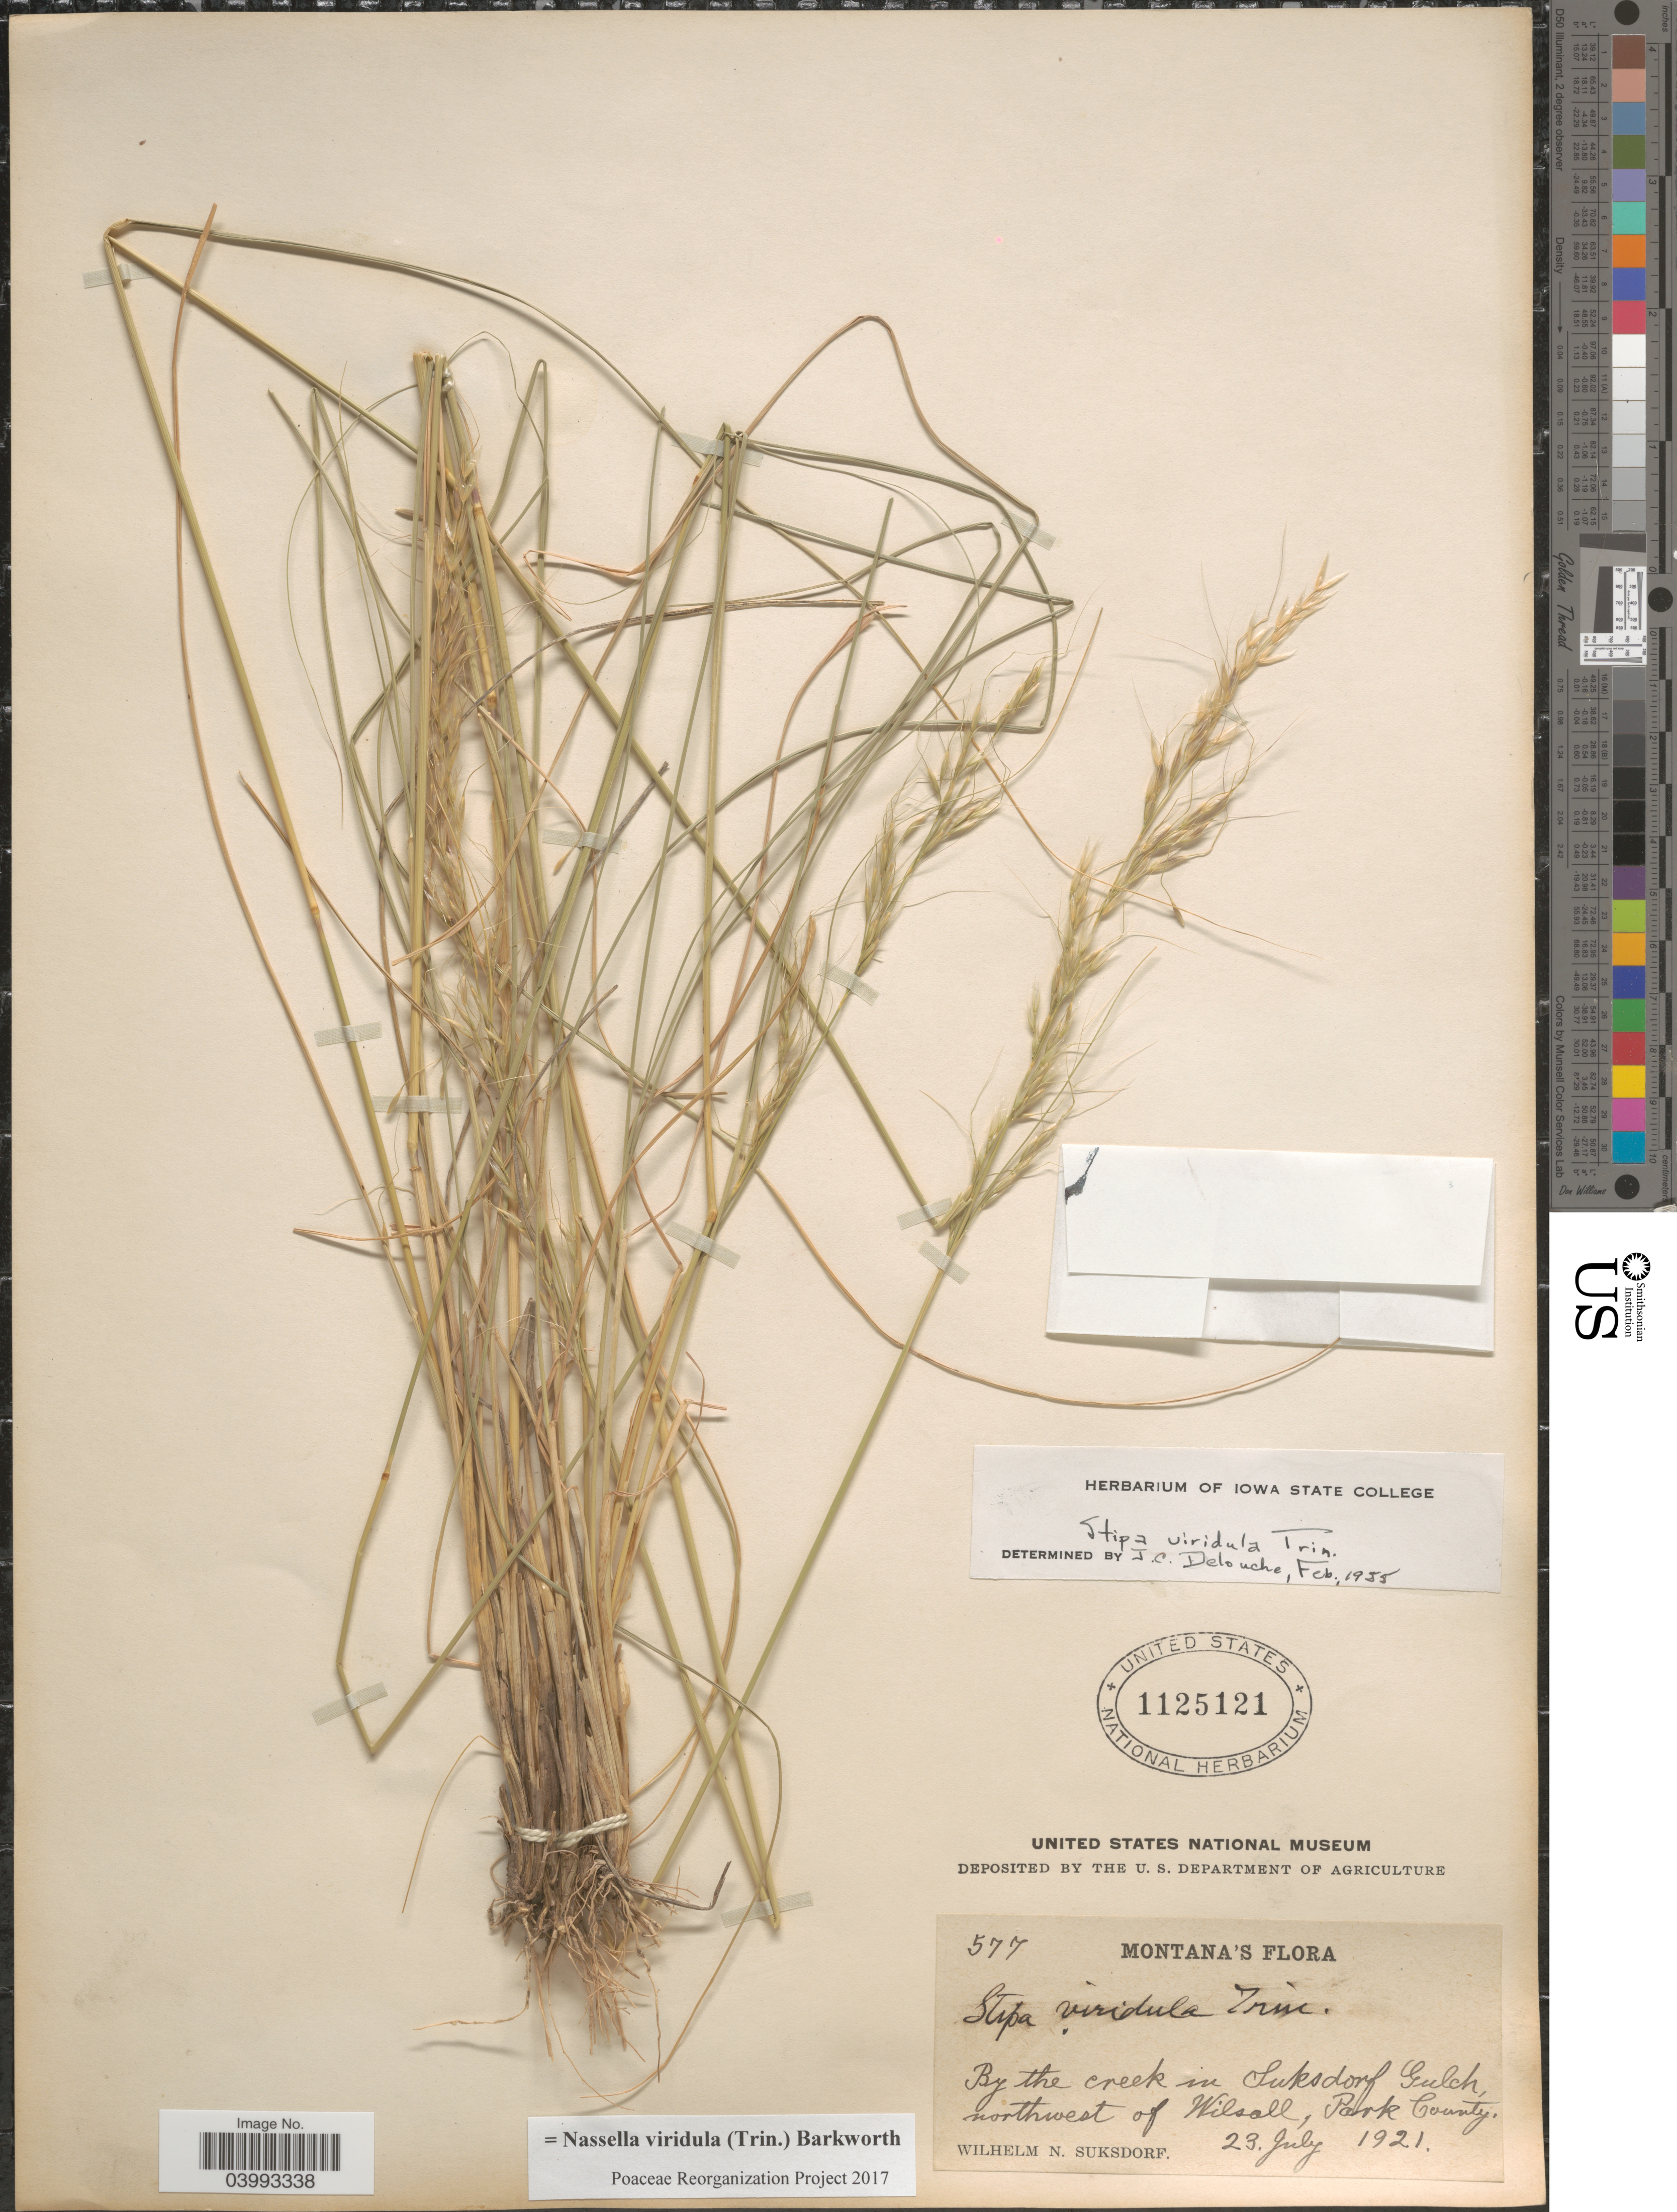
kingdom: Plantae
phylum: Tracheophyta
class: Liliopsida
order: Poales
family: Poaceae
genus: Nassella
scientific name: Nassella viridula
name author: (Trin.) Barkworth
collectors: W. N. Suksdorf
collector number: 577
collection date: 1921-07-23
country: United States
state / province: Montana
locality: By the creek in Suksdorf Gulch, northwest of Wilsall, Park County.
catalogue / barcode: US 1125121